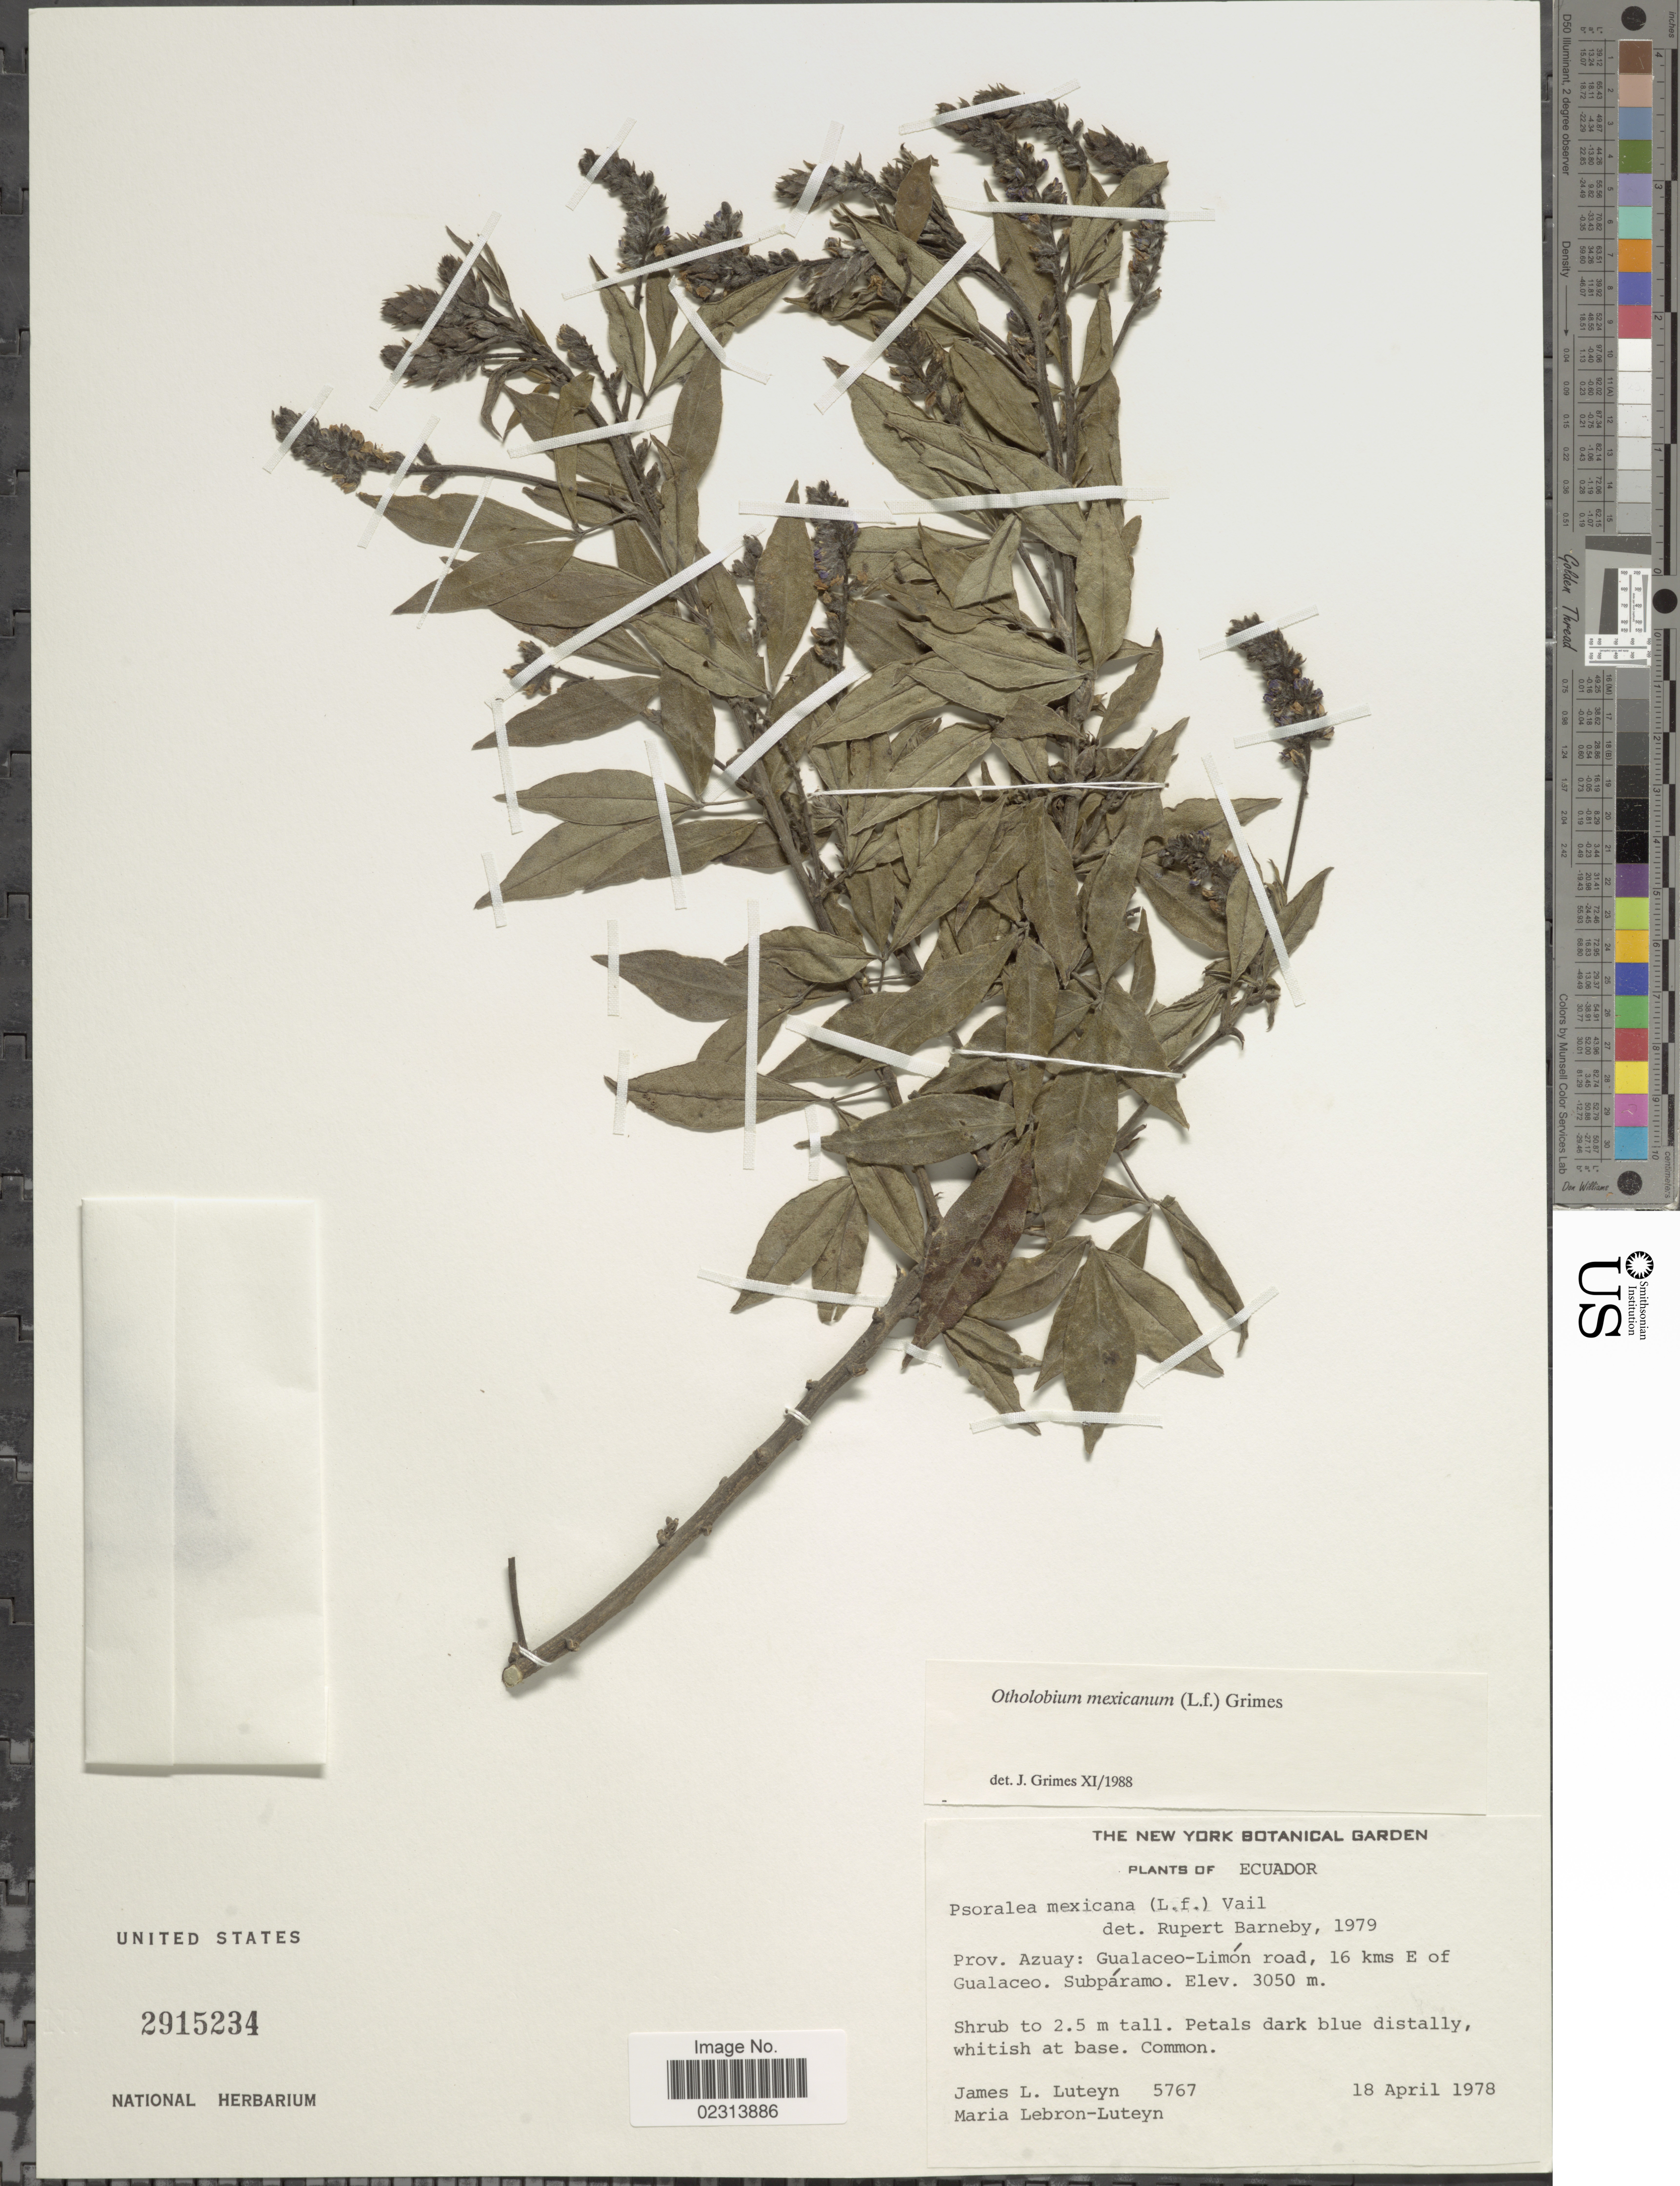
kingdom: Plantae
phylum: Tracheophyta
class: Magnoliopsida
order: Fabales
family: Fabaceae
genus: Otholobium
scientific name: Otholobium mexicanum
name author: (L. f.) J.W. Grimes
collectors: J. L. Luteyn & M. L. Lebrón-Luteyn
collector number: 5767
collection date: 1978-04-18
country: Ecuador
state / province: Azuay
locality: Prov. Azuay: Gualaceo-Limon road, 16 kms E of Gualaceo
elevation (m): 3050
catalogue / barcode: US 2915234